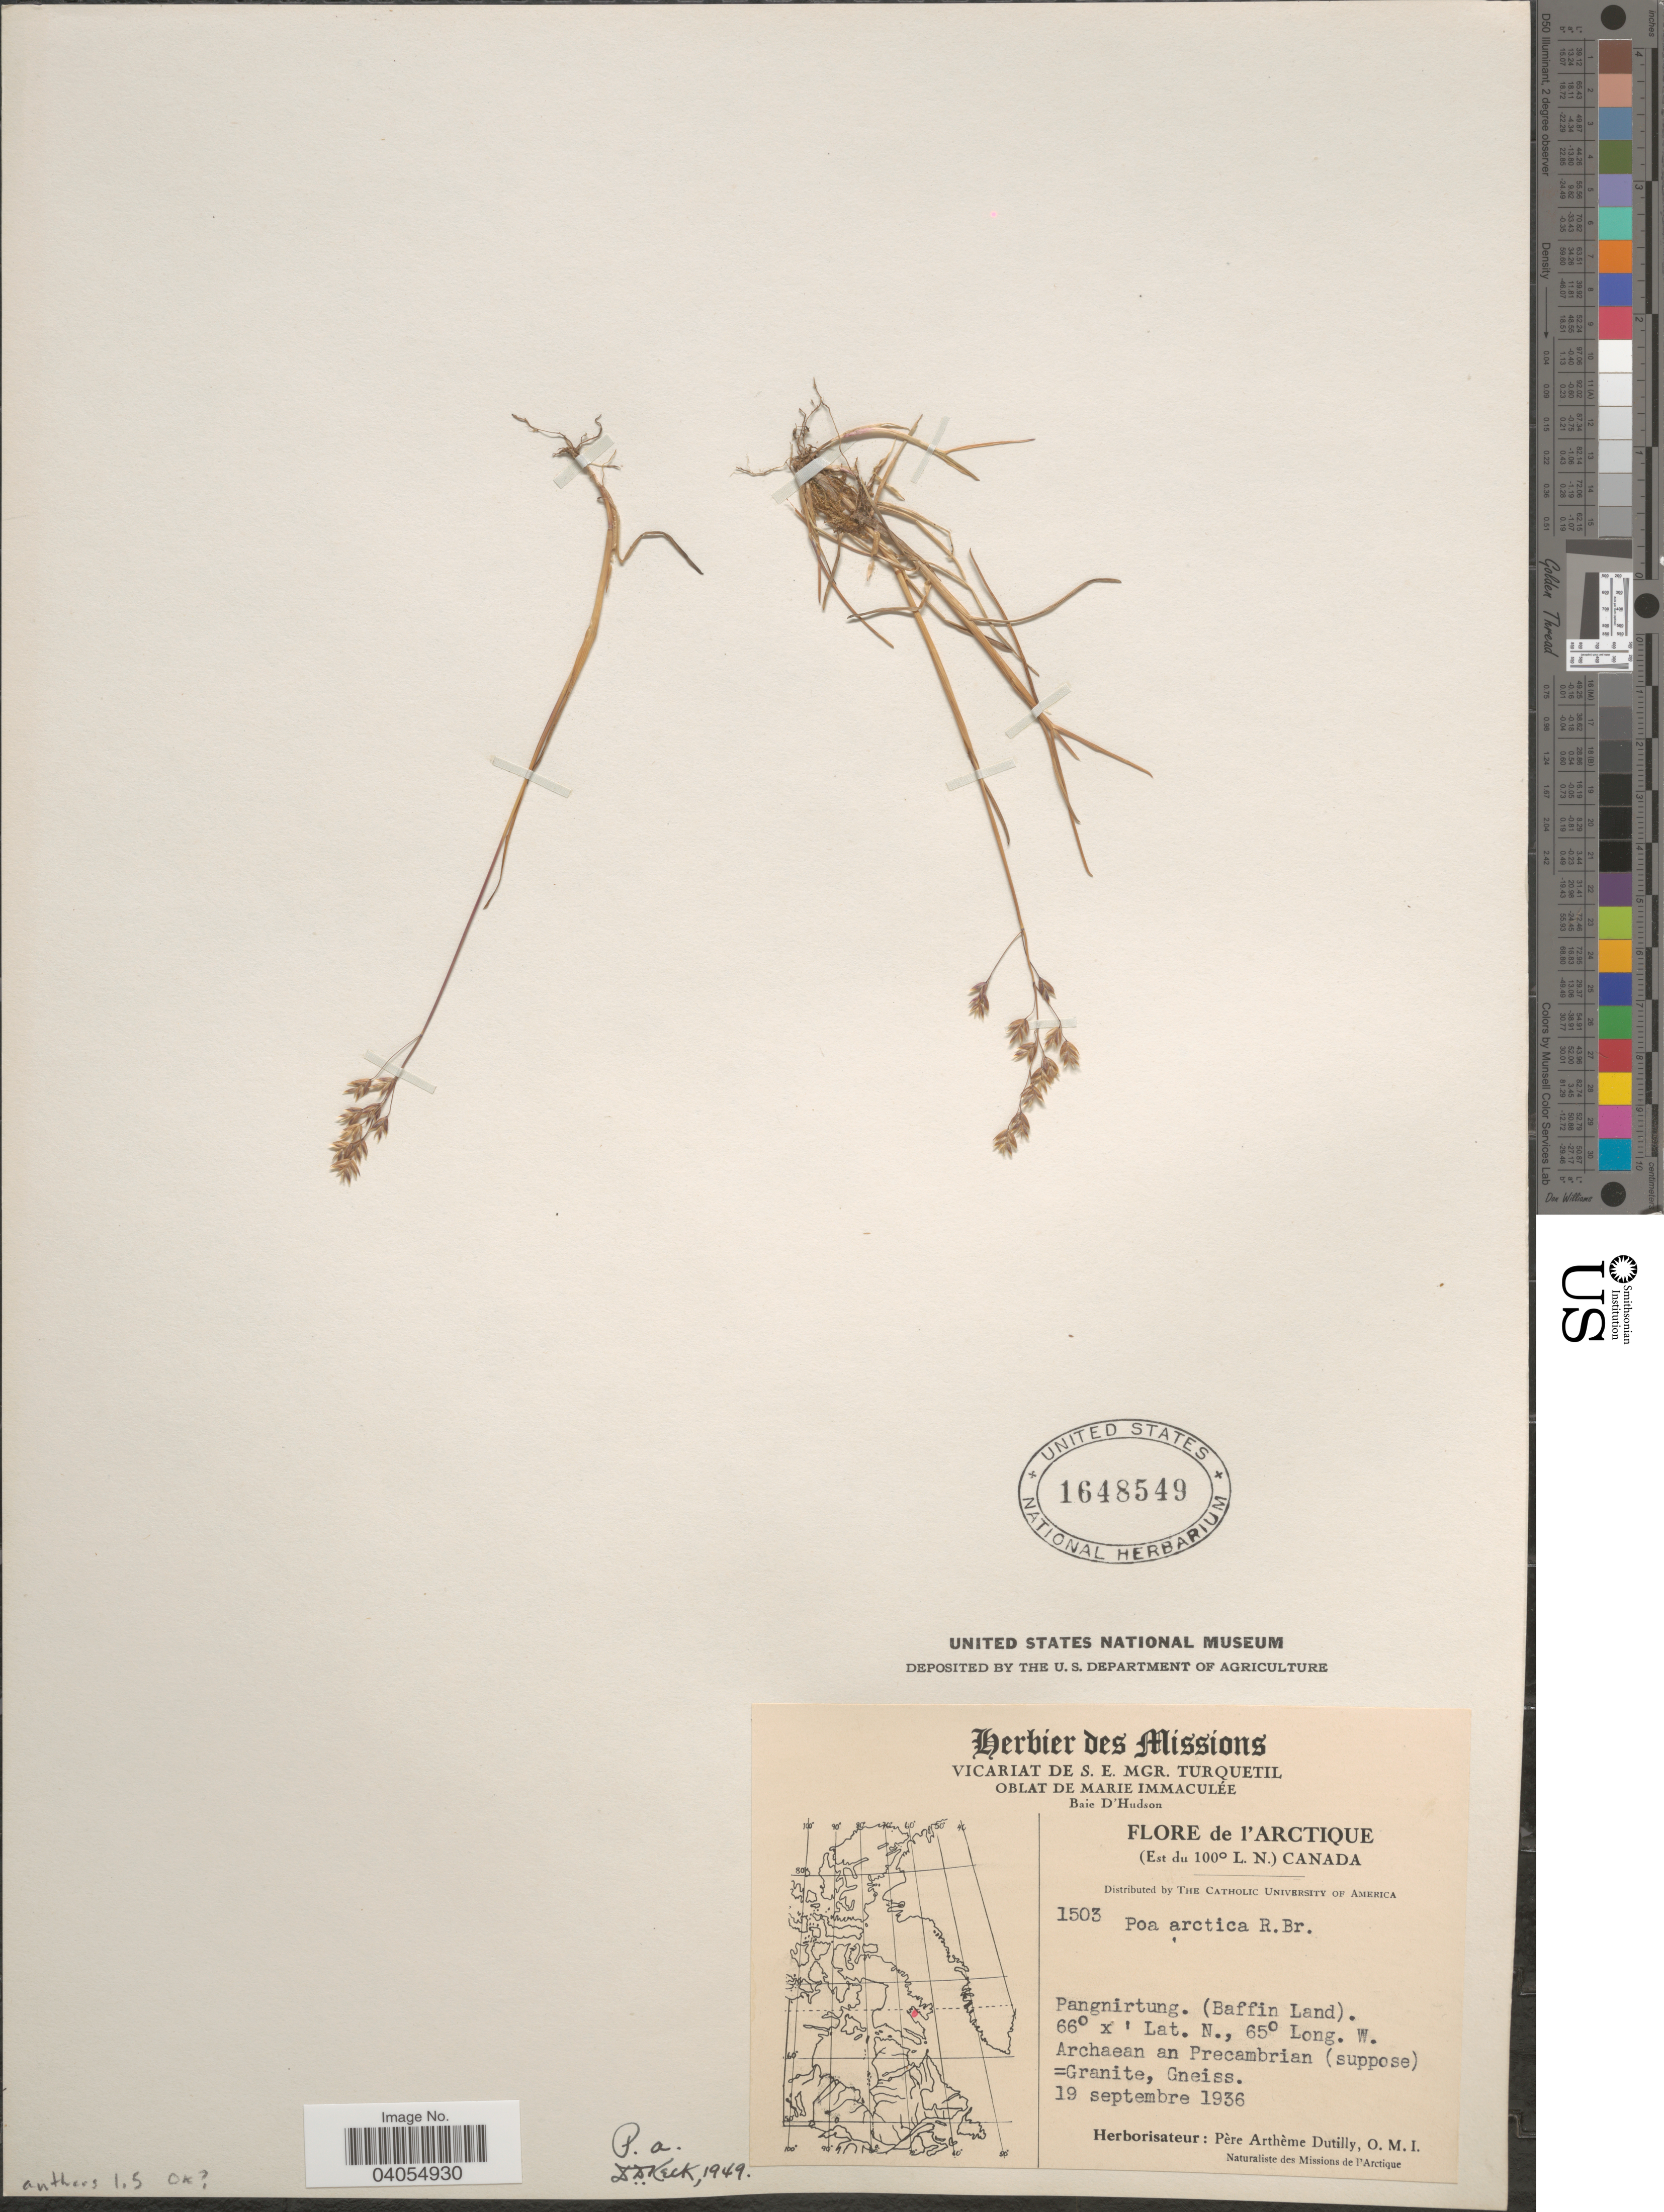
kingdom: Plantae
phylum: Tracheophyta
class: Liliopsida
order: Poales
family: Poaceae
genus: Poa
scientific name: Poa arctica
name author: R. Br.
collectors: P. Dutilly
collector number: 1503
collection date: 1936-09-19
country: Canada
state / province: Nunavut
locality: Arctique (Est du 100° L. N.) Pangnirtung (Baffin Land).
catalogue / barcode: US 1648549